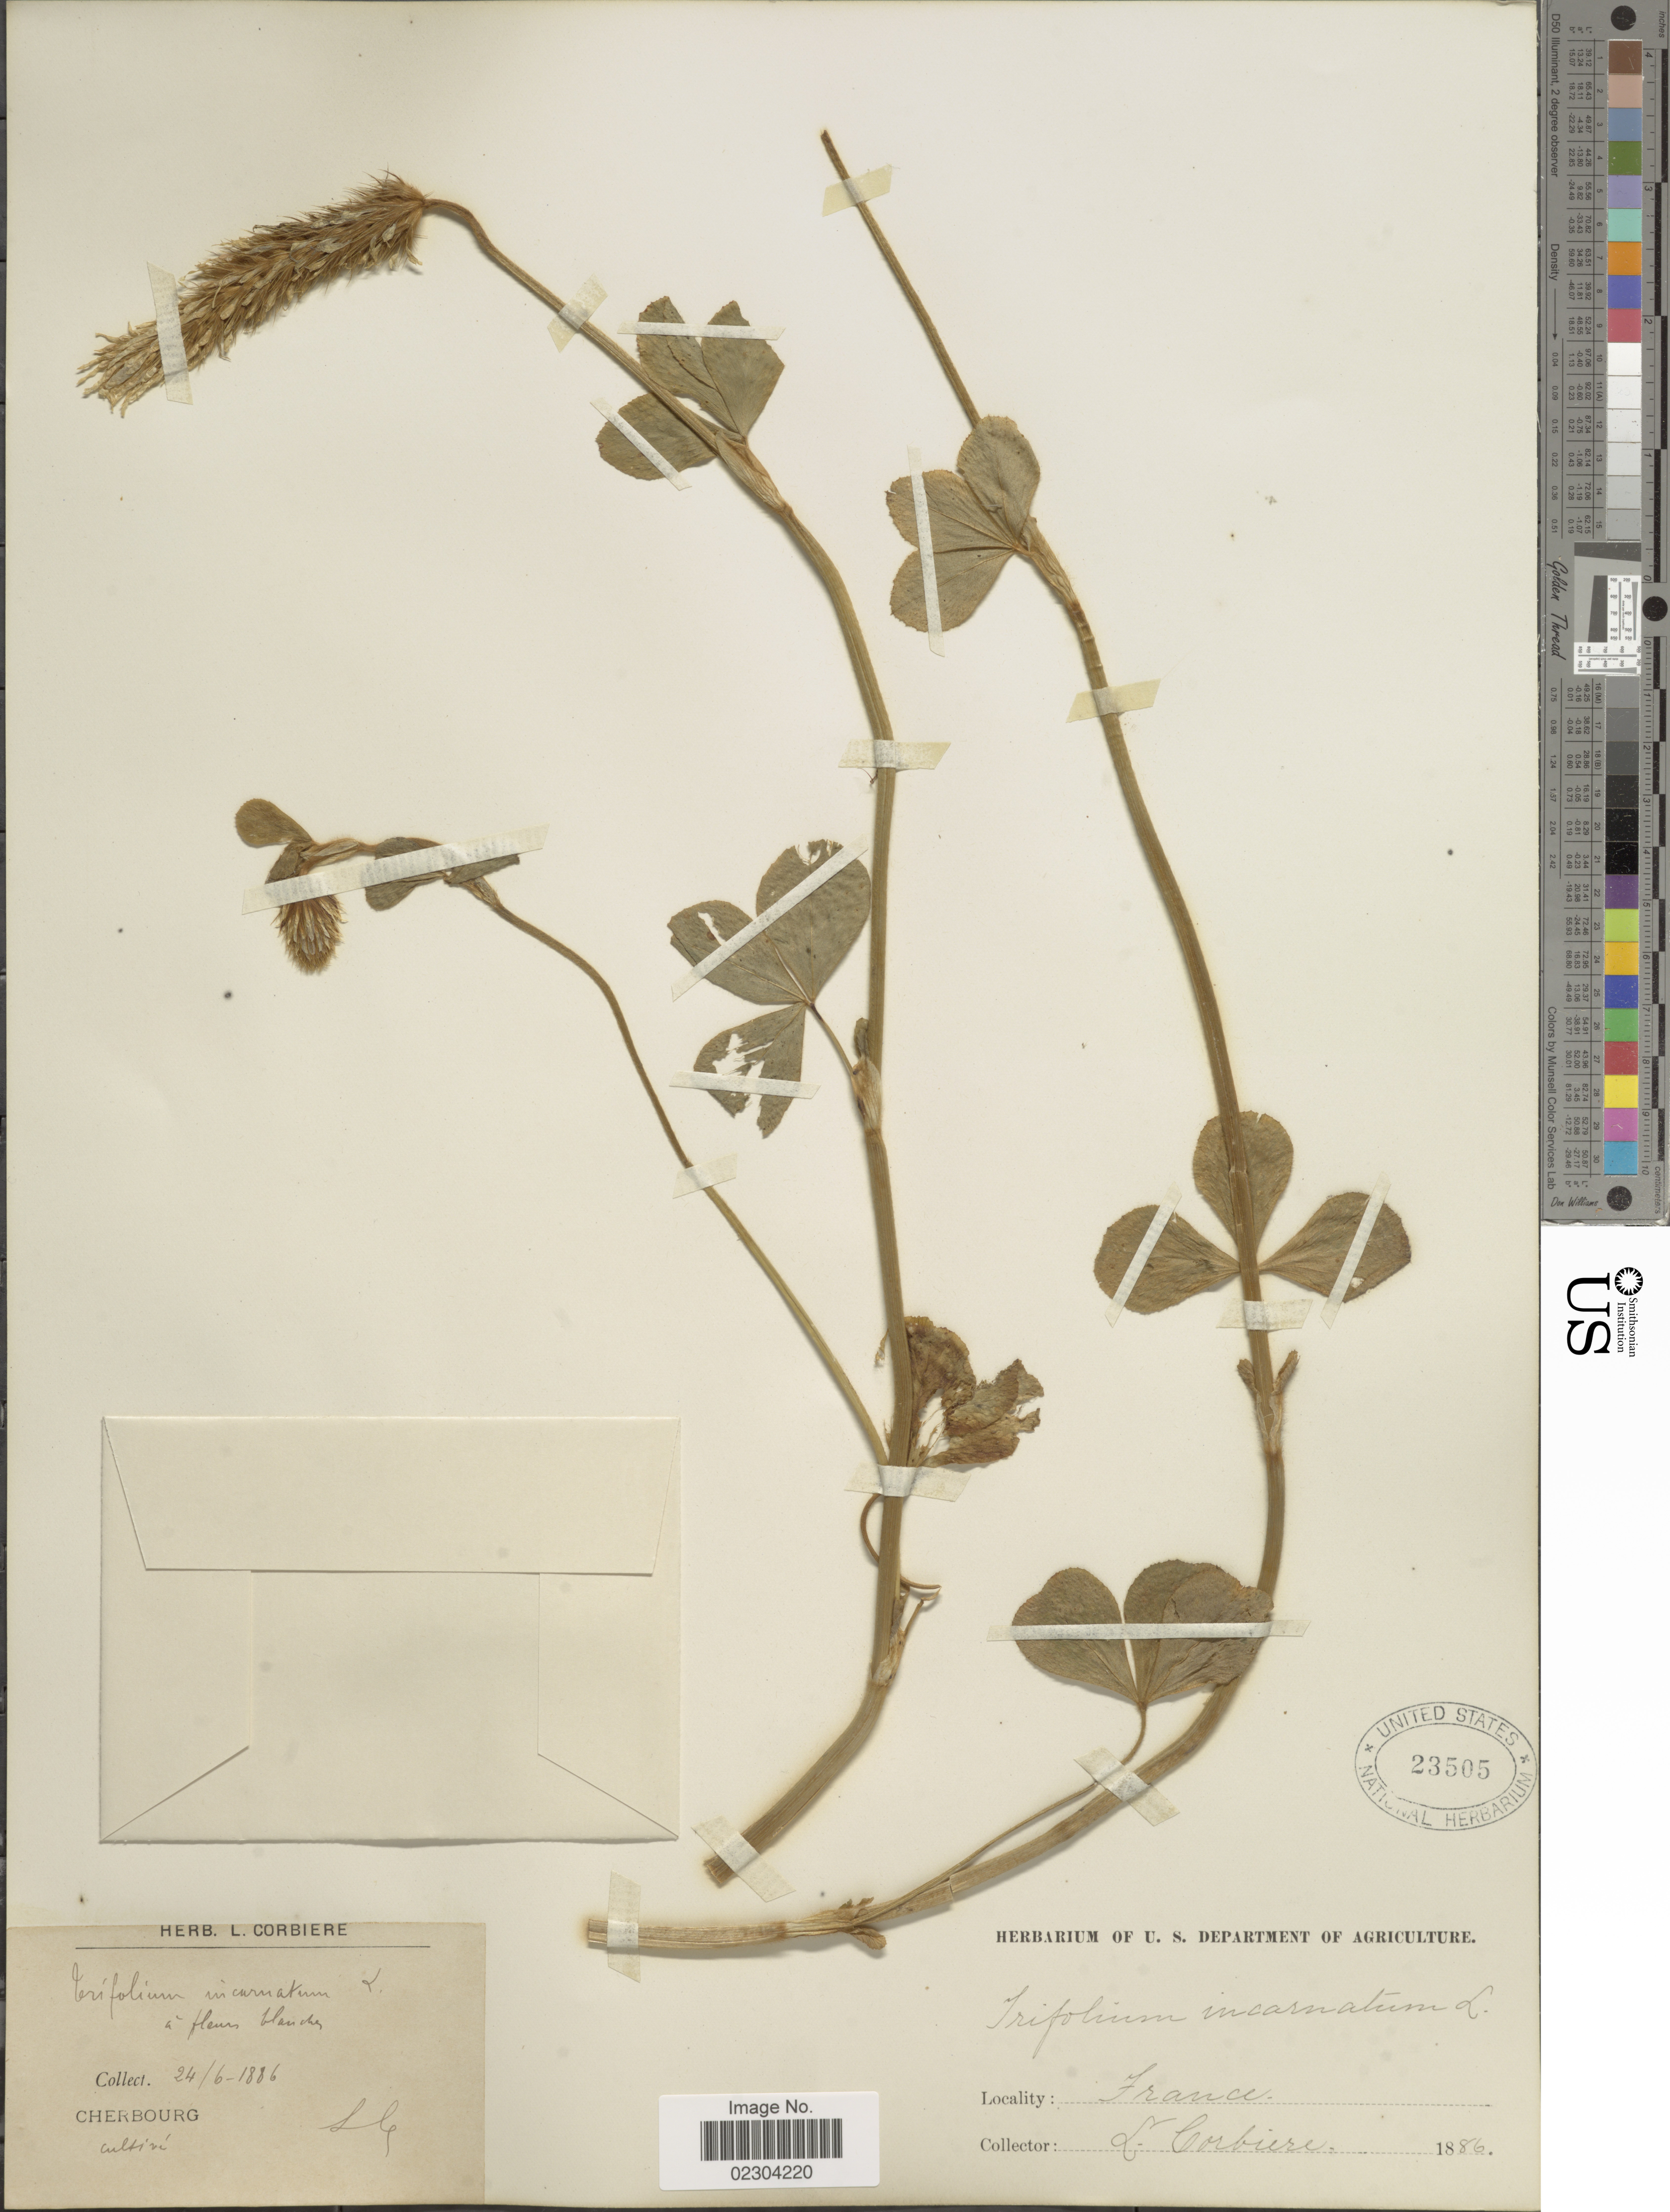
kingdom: Plantae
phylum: Tracheophyta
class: Magnoliopsida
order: Fabales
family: Fabaceae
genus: Trifolium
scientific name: Trifolium incarnatum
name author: L.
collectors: L. Corbière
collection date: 1886-06-24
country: France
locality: Cherbourg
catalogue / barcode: US 23505